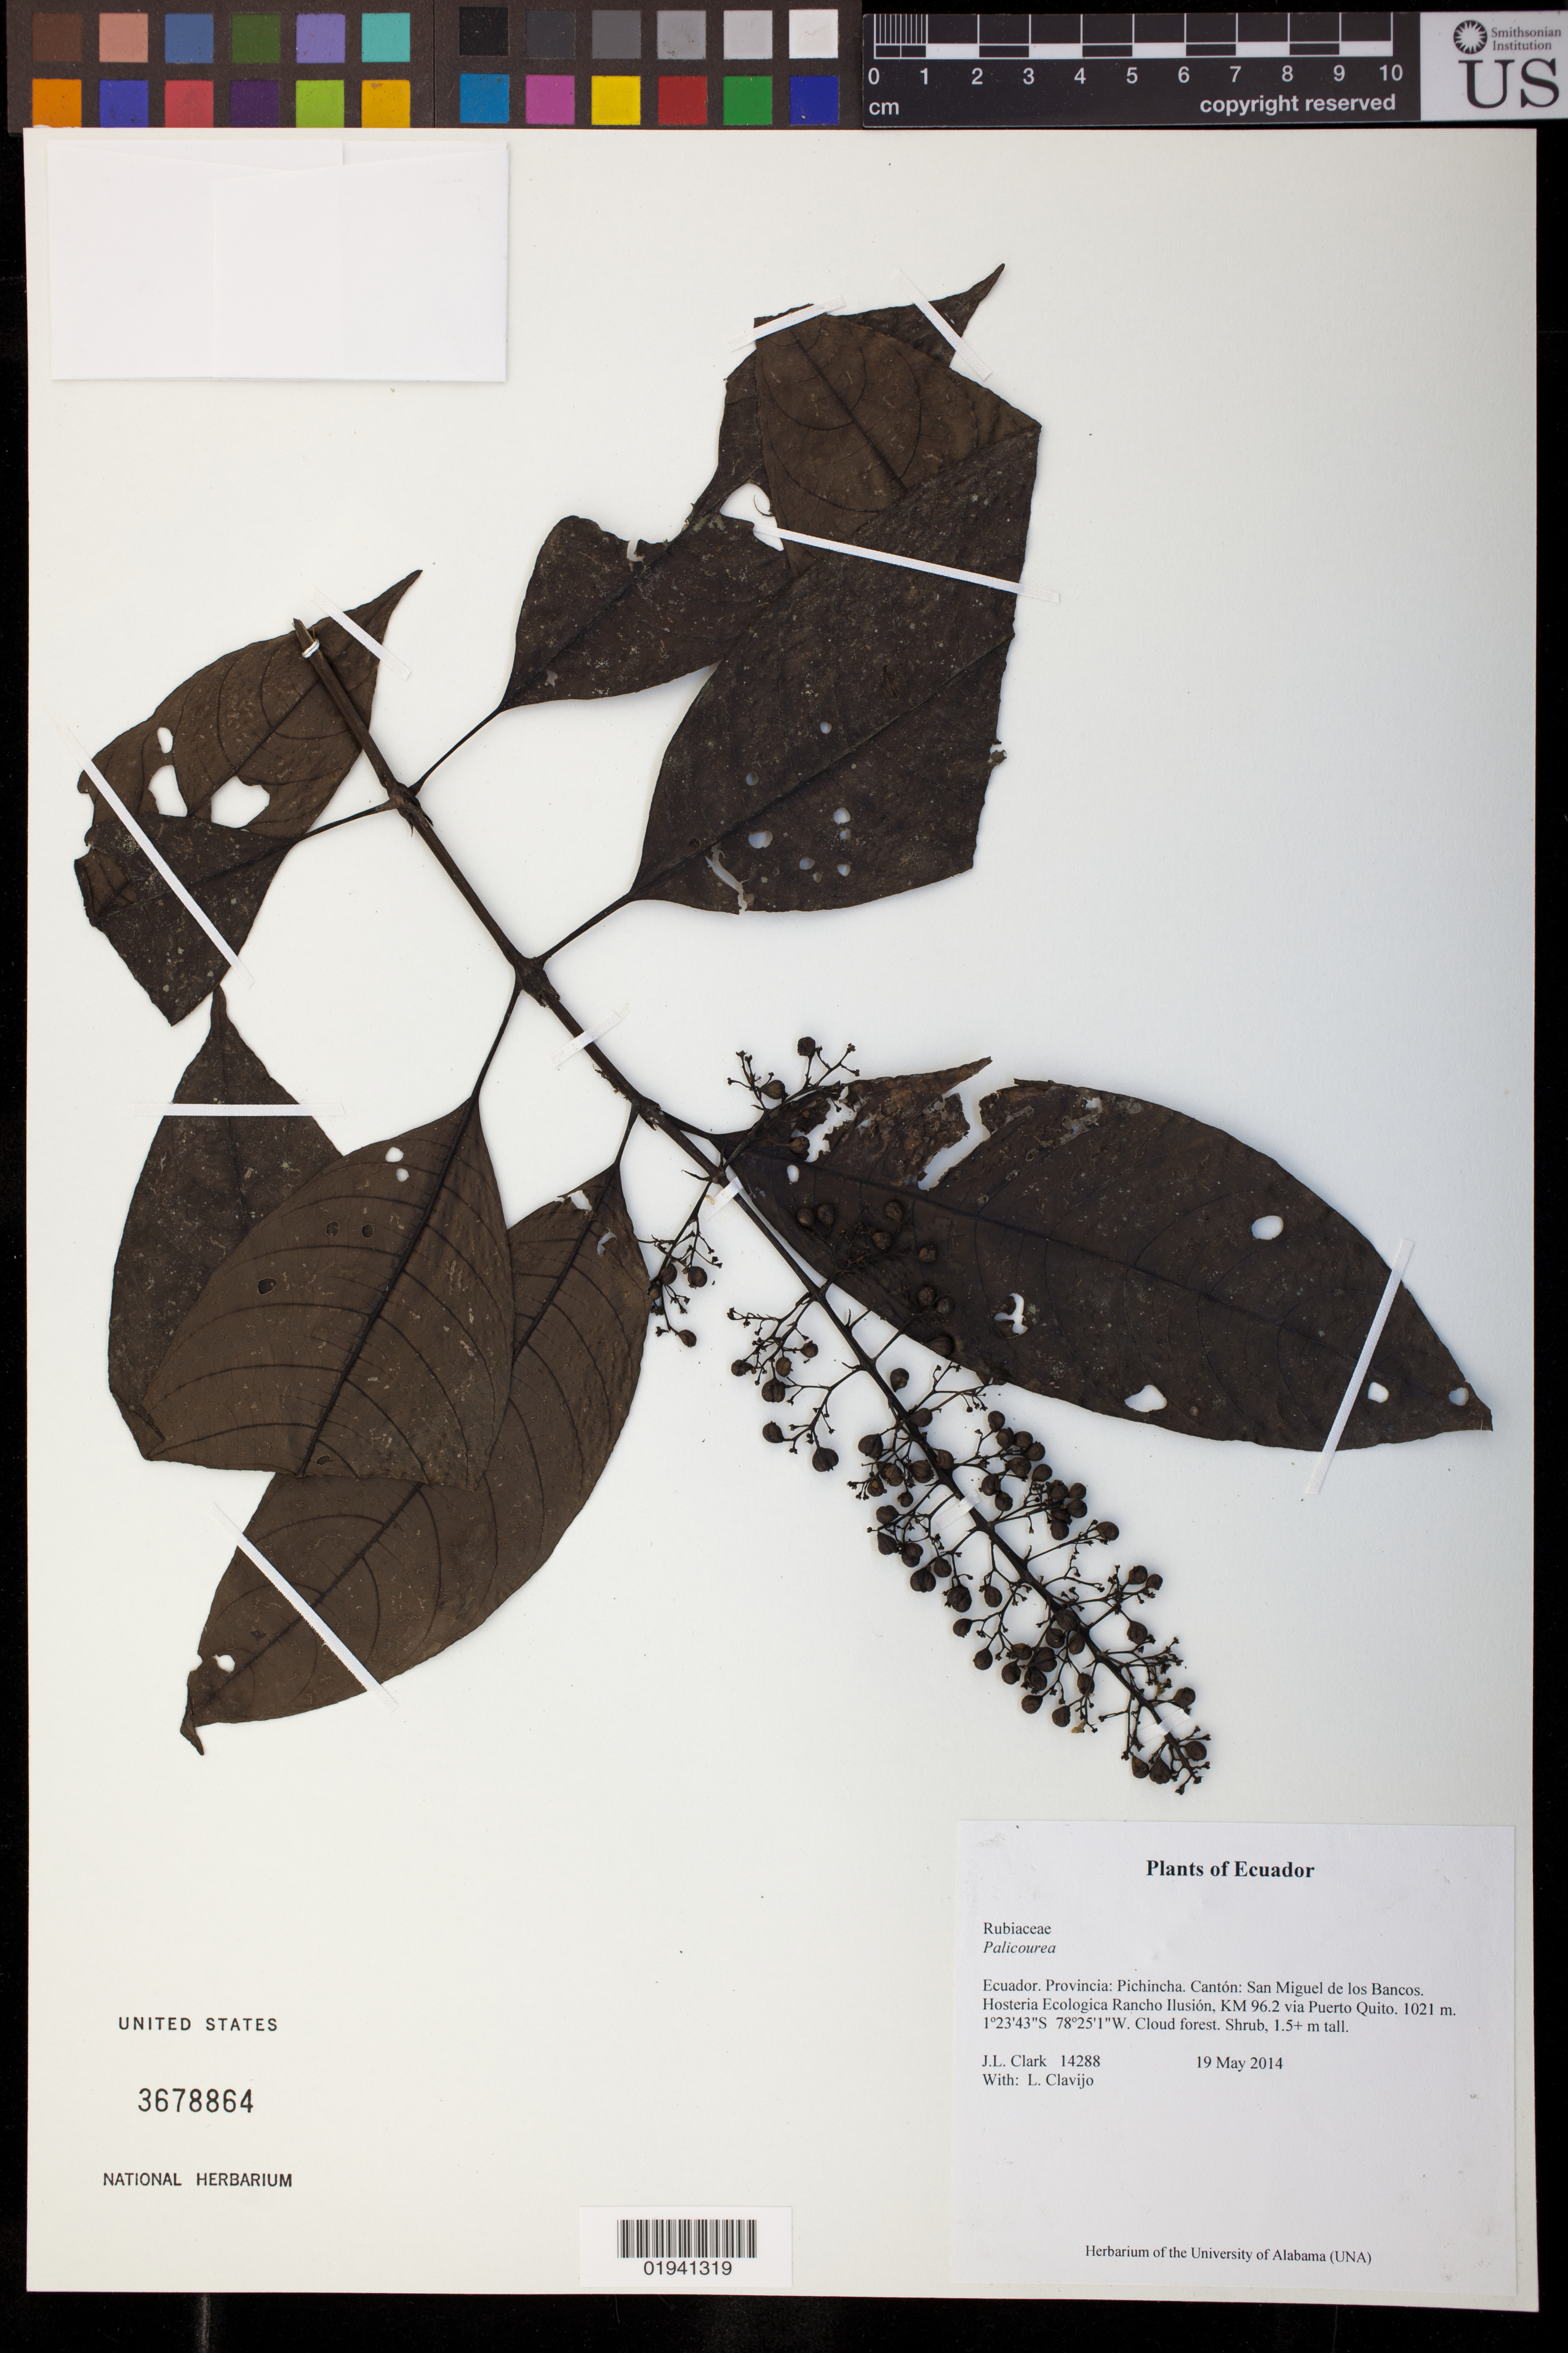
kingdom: Plantae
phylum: Tracheophyta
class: Magnoliopsida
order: Gentianales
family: Rubiaceae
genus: Palicourea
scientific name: Palicourea sp.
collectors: J. L. Clark & L. Clavijo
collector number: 14288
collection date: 2014-05-19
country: Ecuador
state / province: Pichincha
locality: Canton: San Miguel de los Bancos. Hosteria Ecologica Rancho Ilusion, KM 96.2 via Puerto Quito.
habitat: Cloud forest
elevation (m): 1021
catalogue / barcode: US 3678864